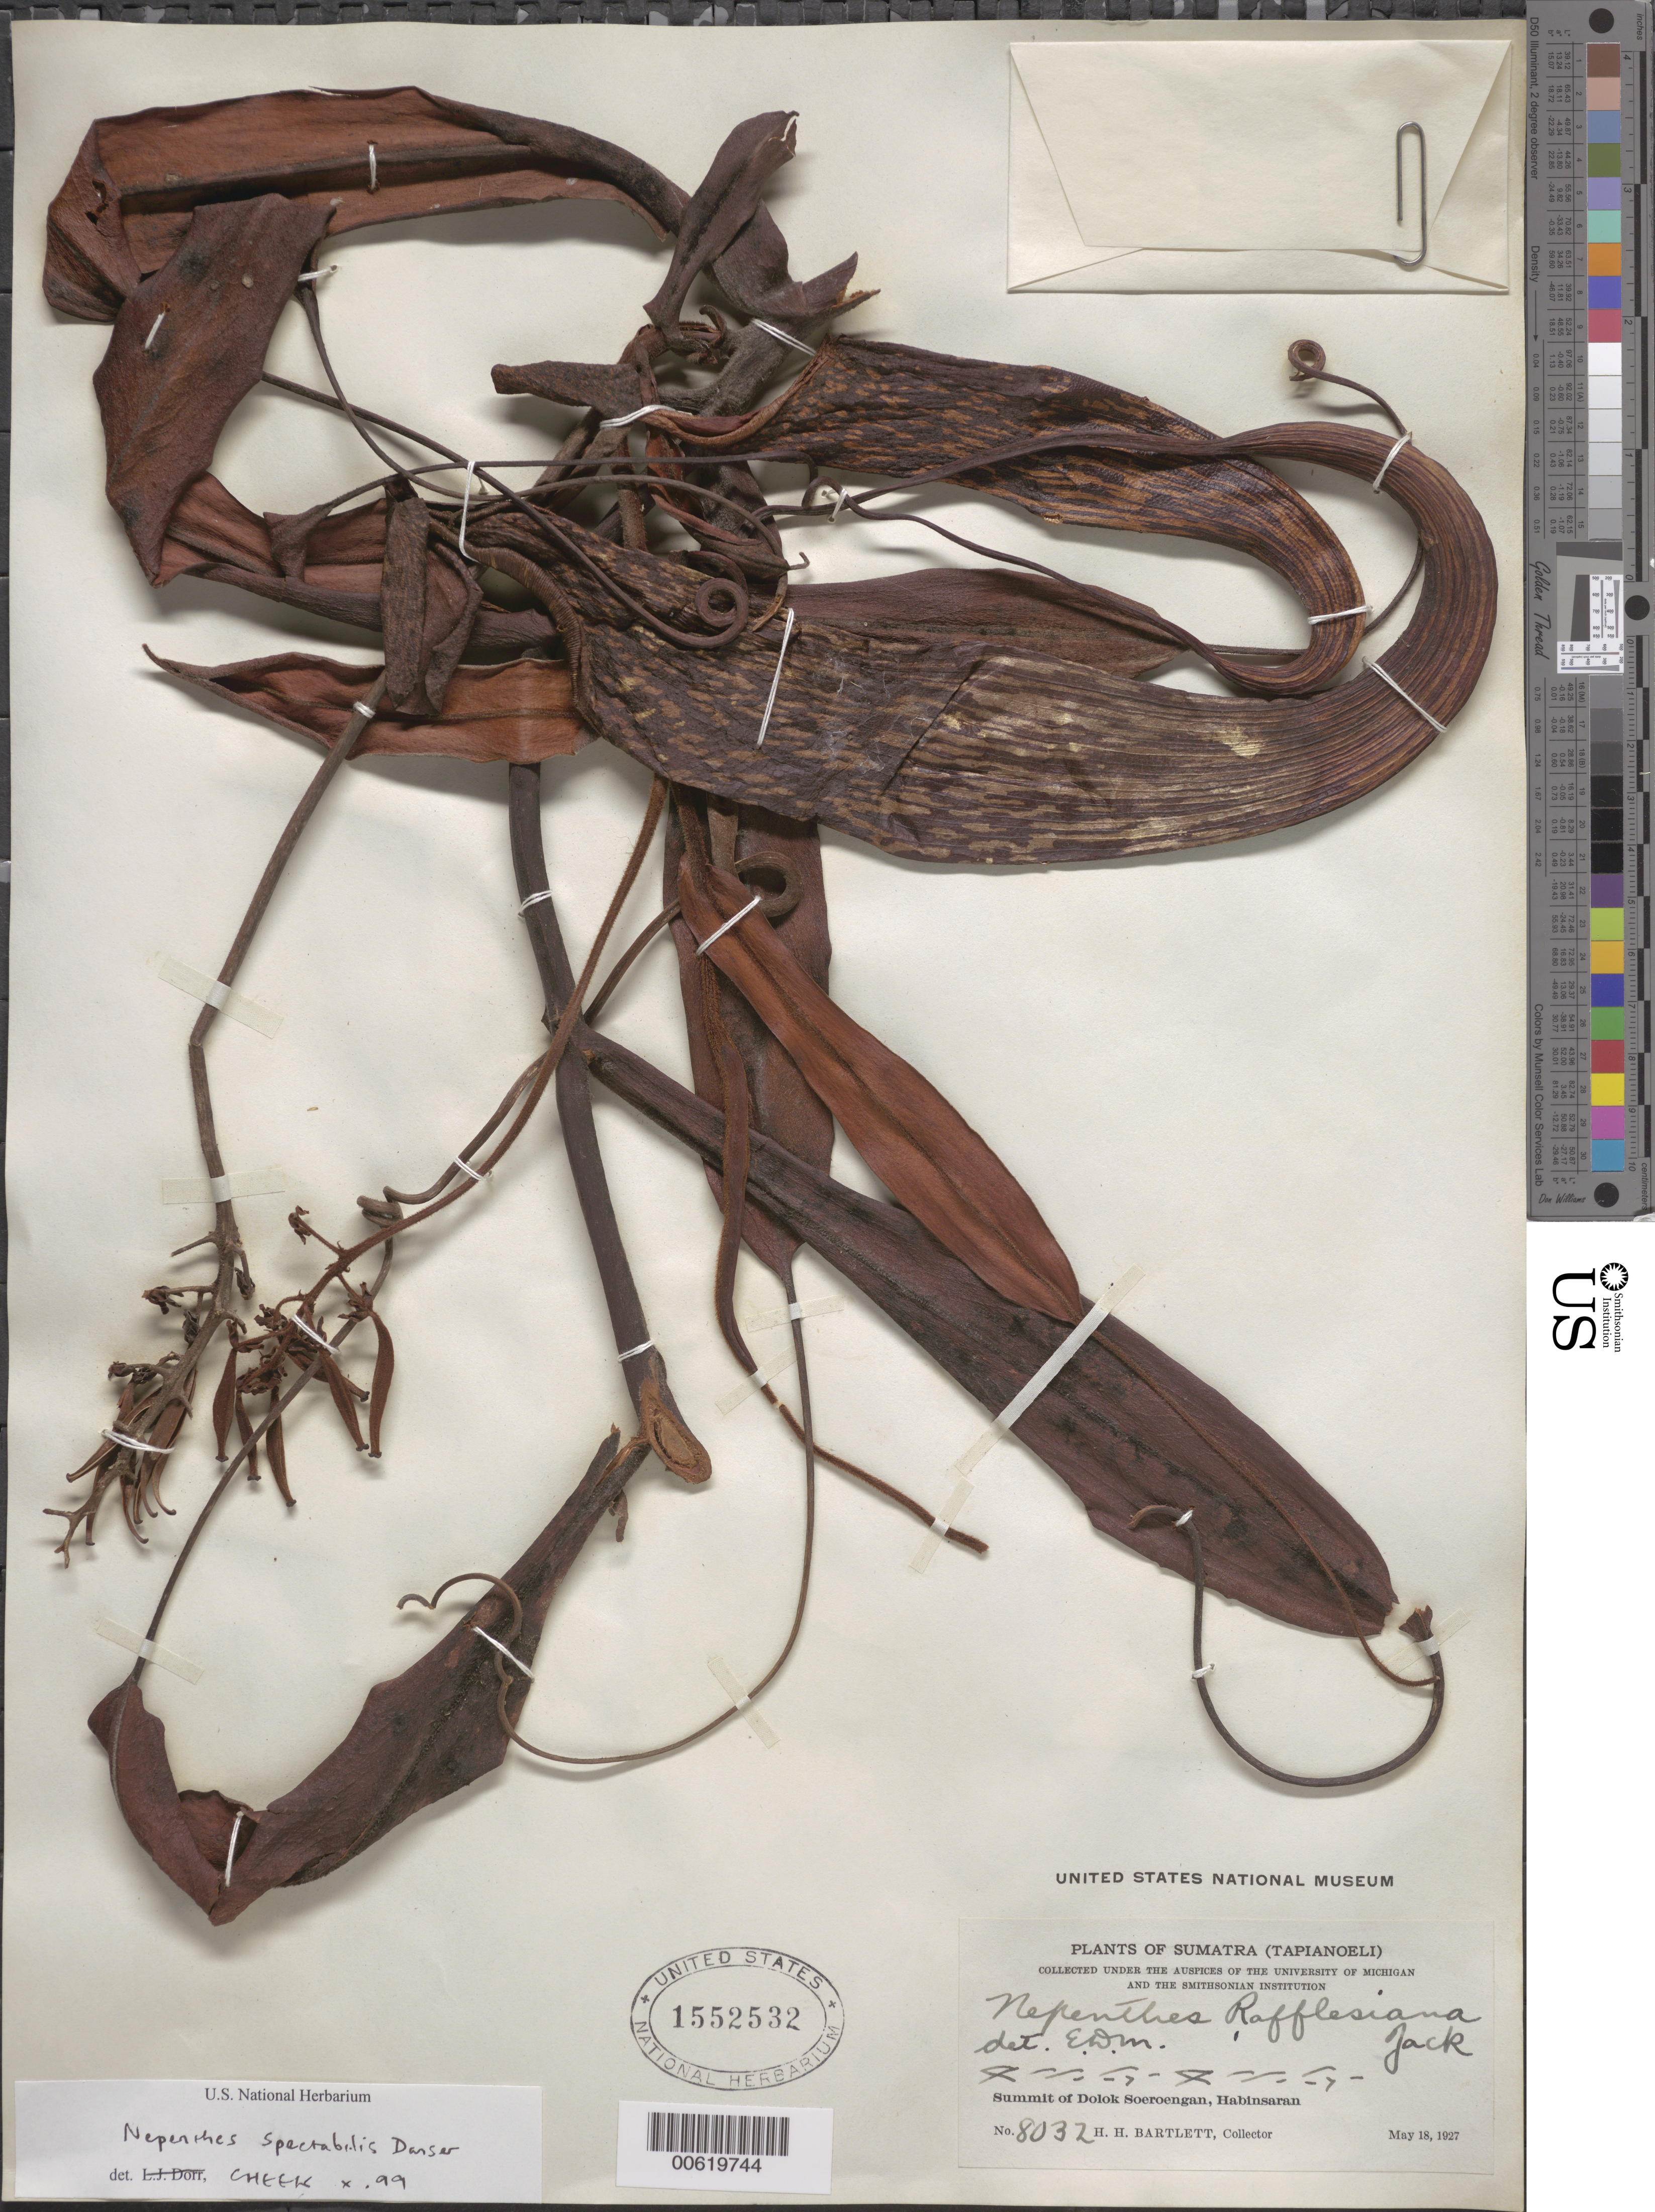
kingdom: Plantae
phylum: Tracheophyta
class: Magnoliopsida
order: Caryophyllales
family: Nepenthaceae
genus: Nepenthes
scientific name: Nepenthes spectabilis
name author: Jack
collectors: H. H. Bartlett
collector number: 8032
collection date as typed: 18 May 1927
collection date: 1927-05-18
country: Indonesia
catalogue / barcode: US 1552532